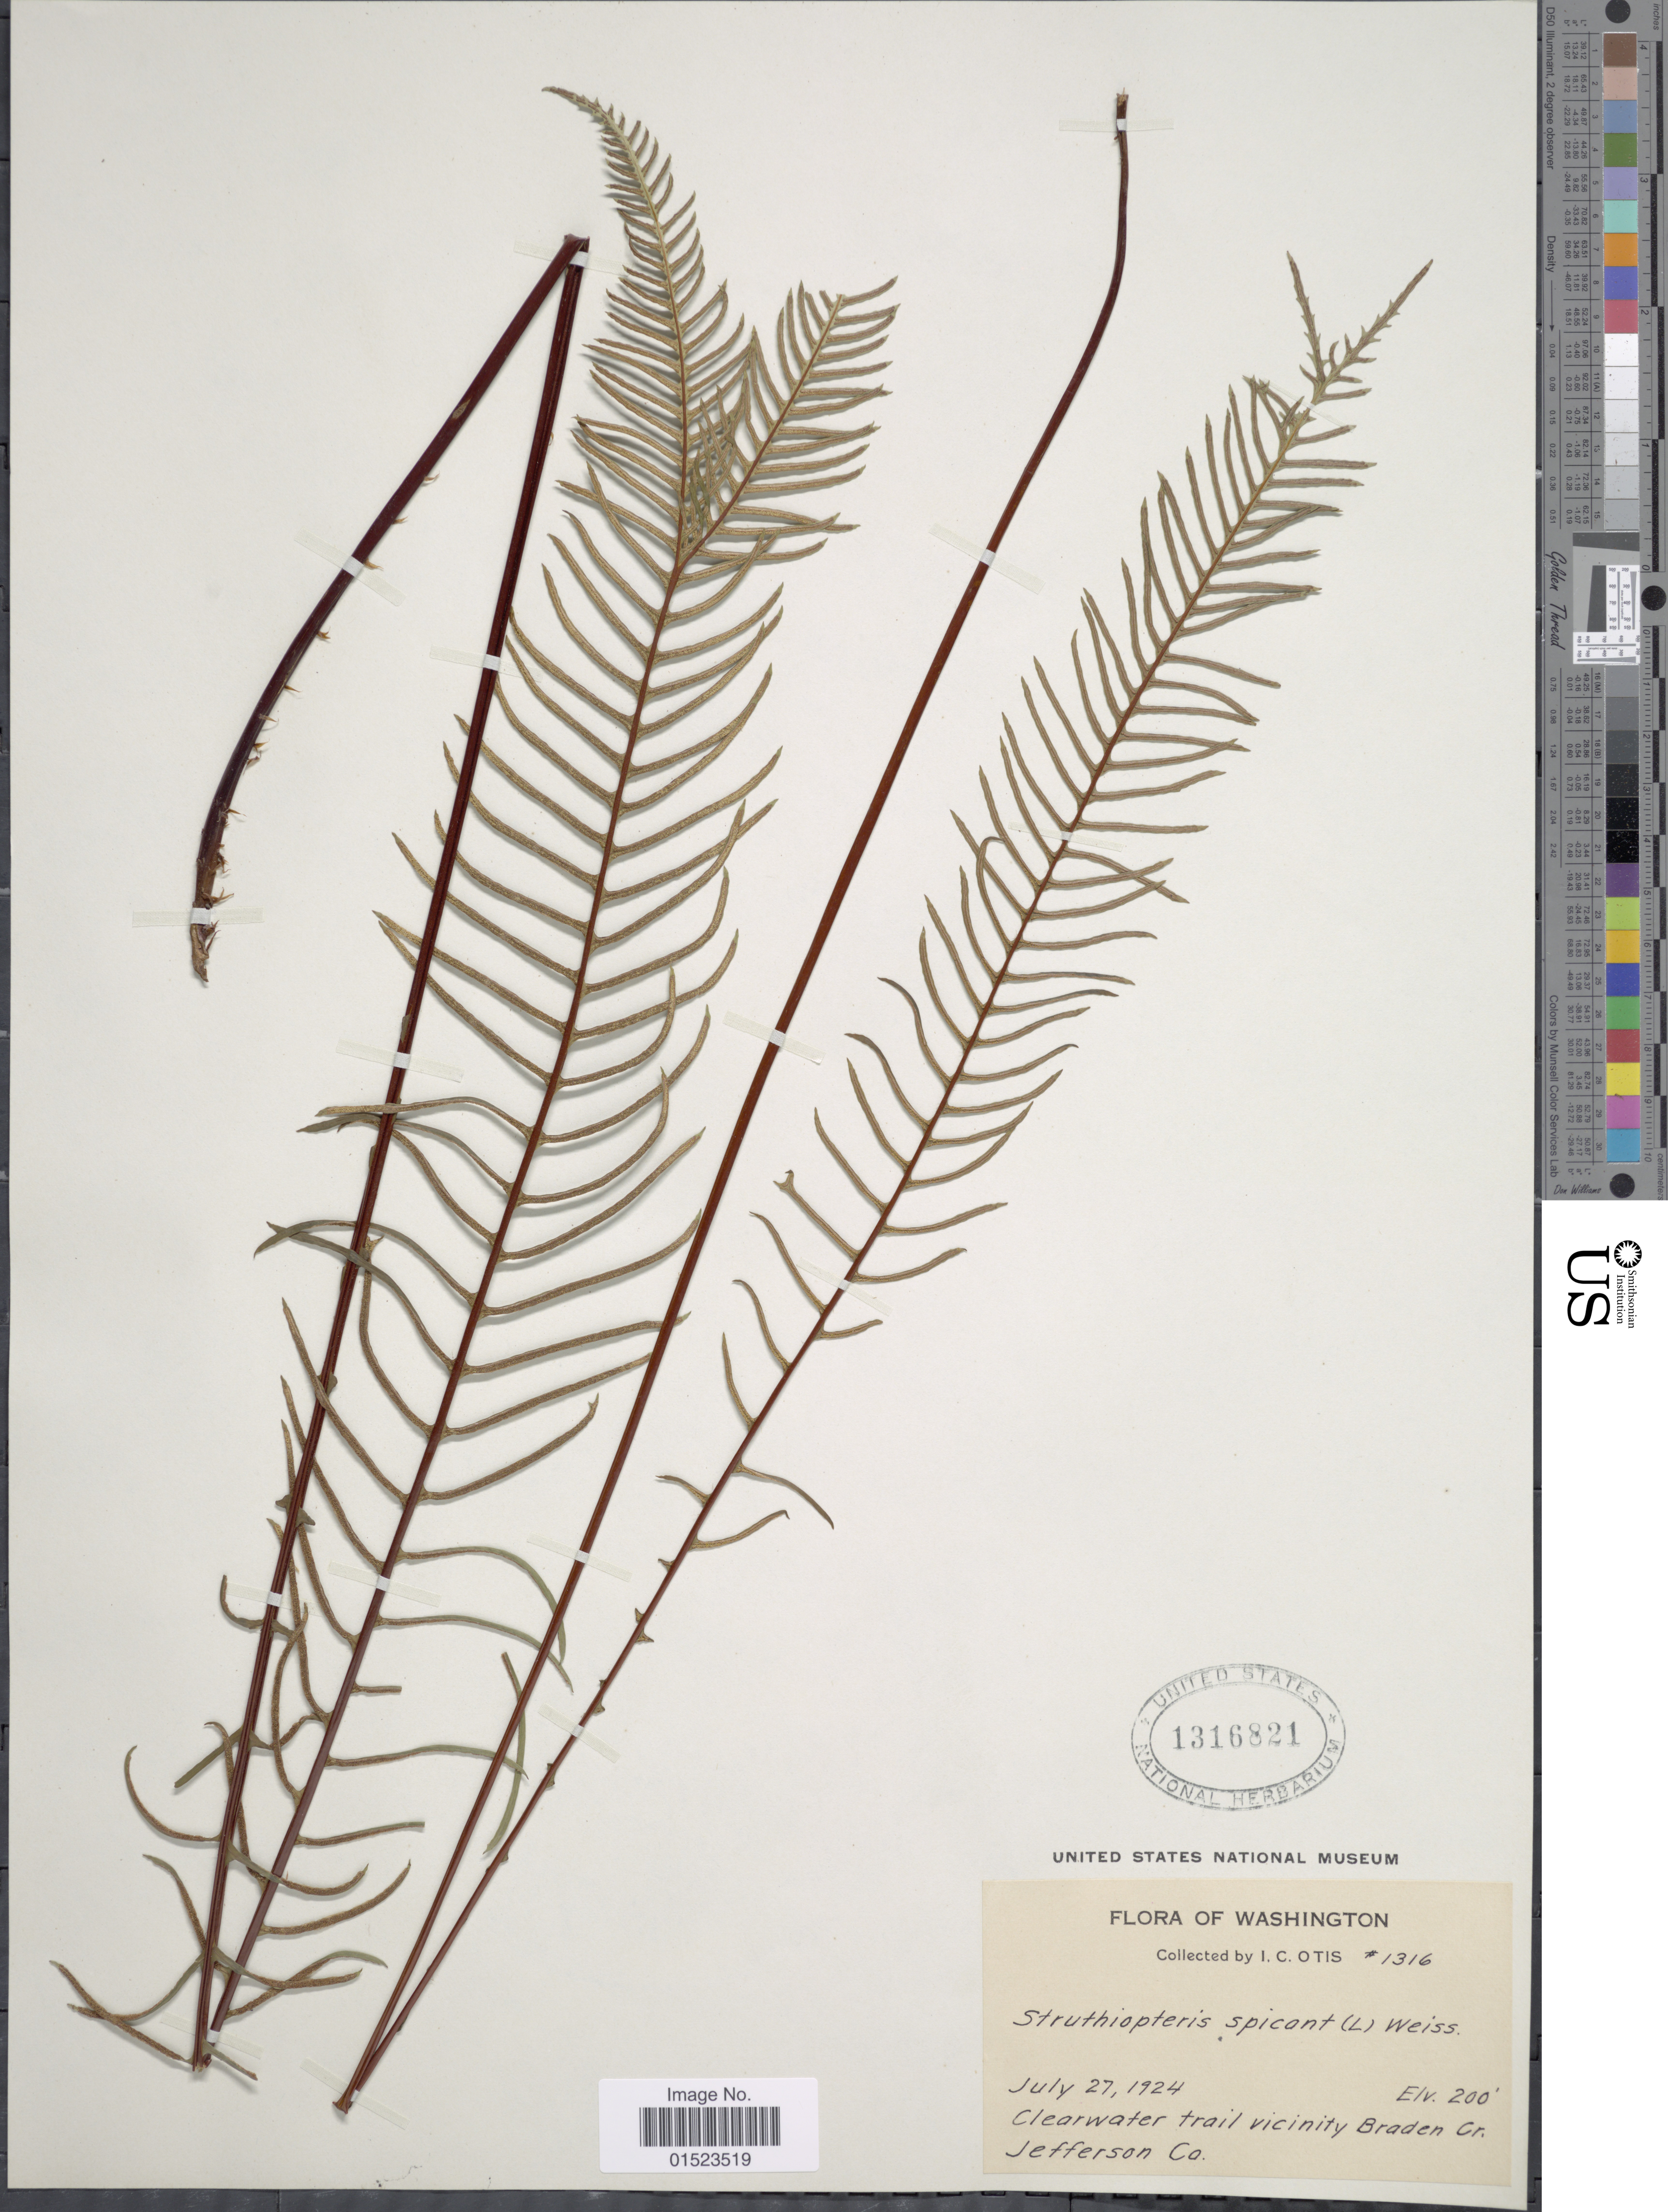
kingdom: Plantae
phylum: Tracheophyta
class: Polypodiopsida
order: Polypodiales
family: Blechnaceae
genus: Blechnum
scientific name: Blechnum spicant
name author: (L.) Sm.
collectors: I. C. Otis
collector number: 1316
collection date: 1924-07-27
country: United States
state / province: Washington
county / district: Jefferson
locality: Clearwater trail vicinity Braden Cr., Jefferson Co.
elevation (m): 61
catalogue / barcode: US 1316812